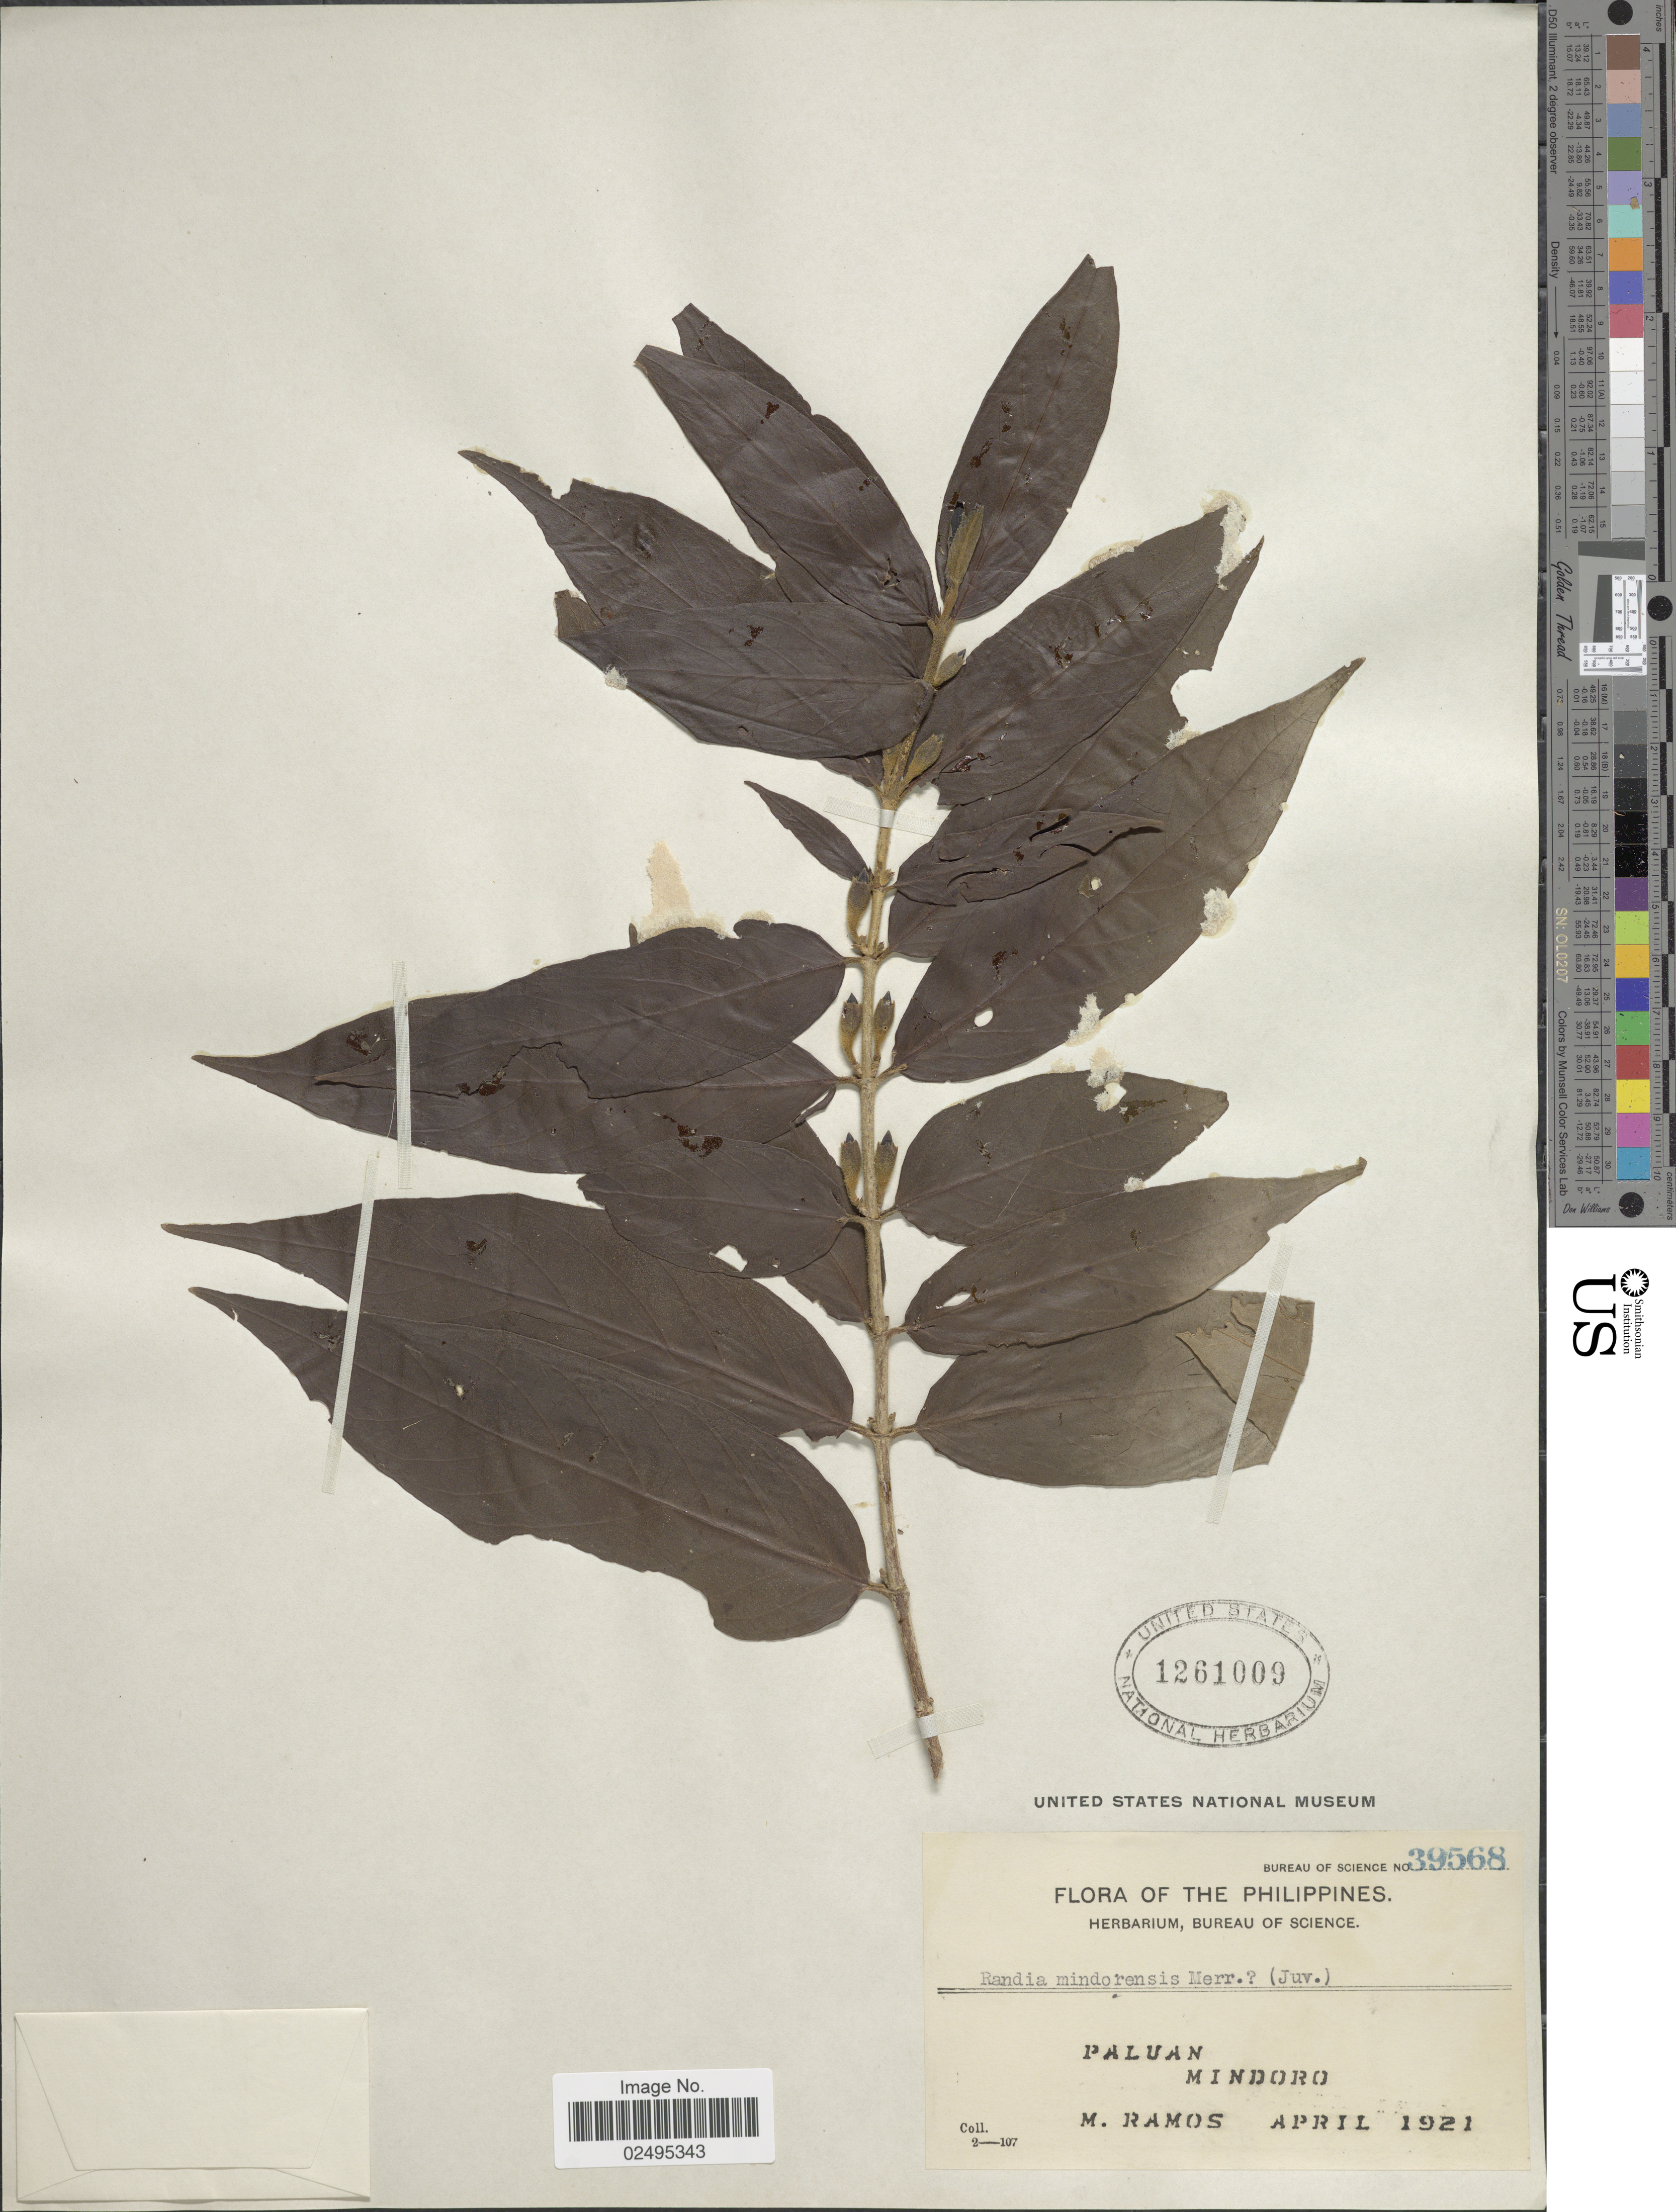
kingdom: Plantae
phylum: Tracheophyta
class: Magnoliopsida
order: Gentianales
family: Rubiaceae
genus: Randia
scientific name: Randia mindoroensis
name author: Elmer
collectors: M. Ramos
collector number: Bureau of Science 39568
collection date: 1921-04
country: Philippines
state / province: Mimaropa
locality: Paluan Mindoro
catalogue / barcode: US 1261009